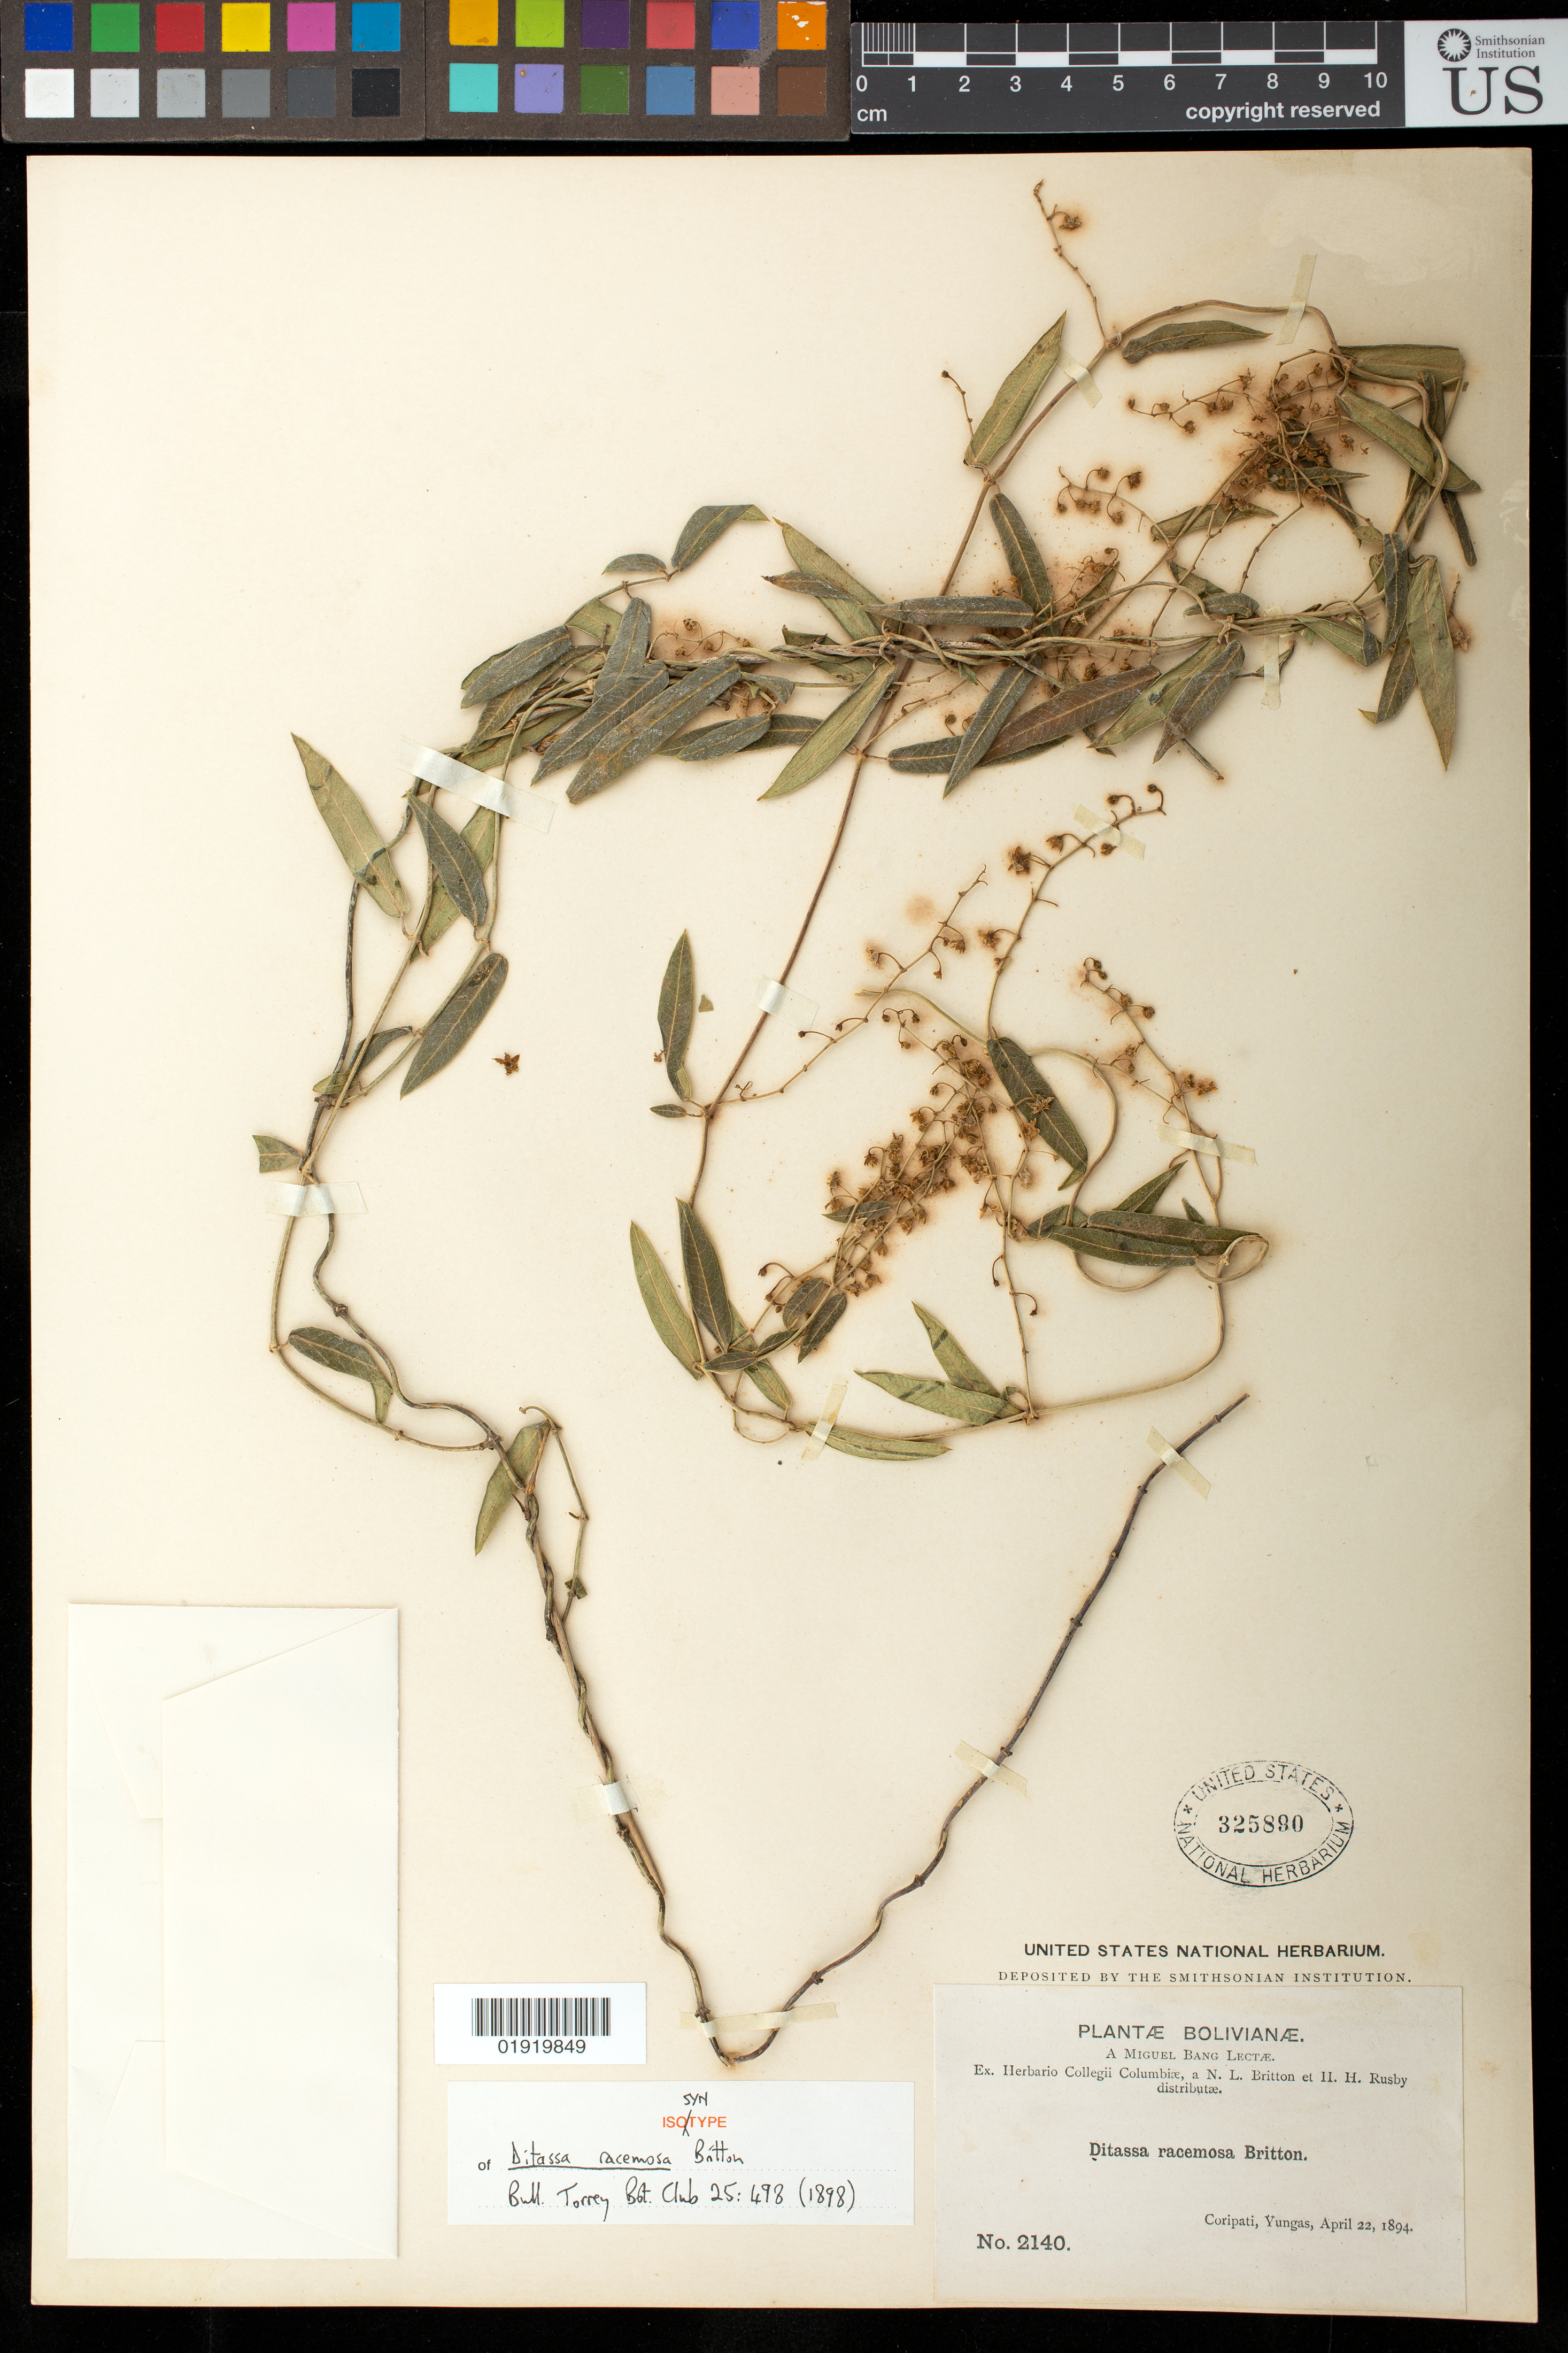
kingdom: Plantae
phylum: Tracheophyta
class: Magnoliopsida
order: Gentianales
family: Apocynaceae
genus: Ditassa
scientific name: Ditassa racemosa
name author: Britton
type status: Isosyntype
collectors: M. Bang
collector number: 2140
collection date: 1894-04-22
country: Bolivia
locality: Coripati, Yungas.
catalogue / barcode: US 325890